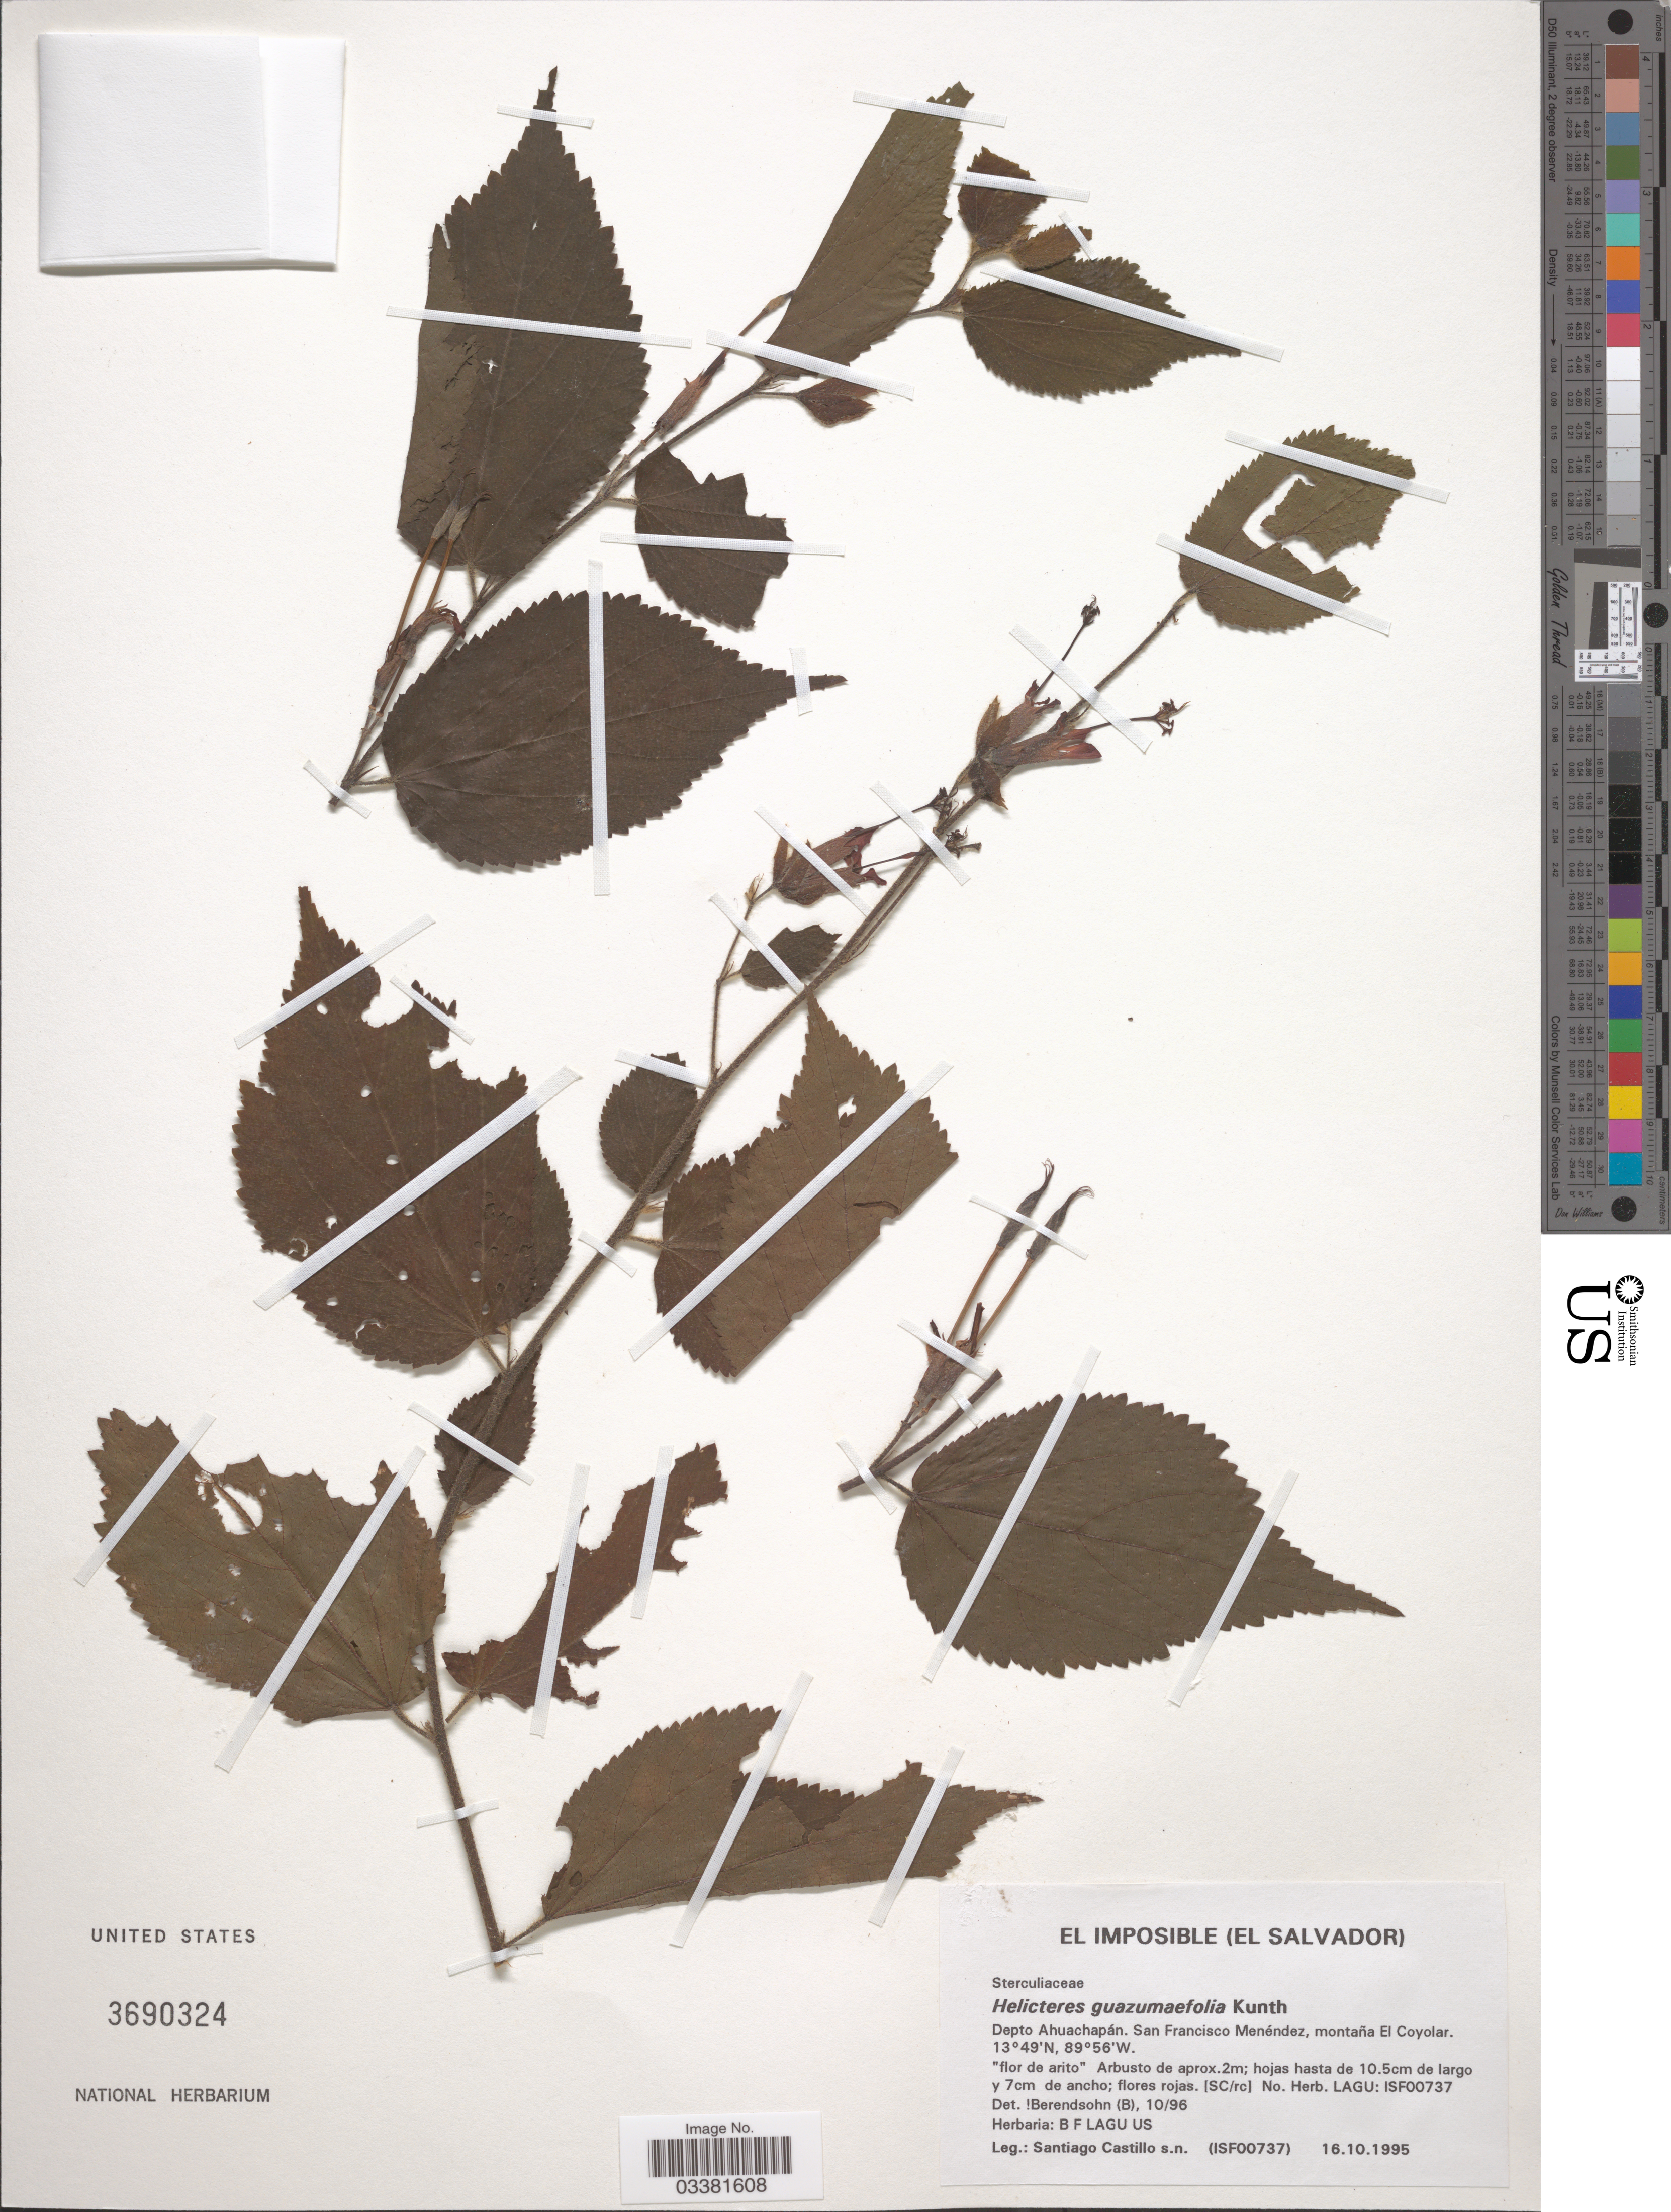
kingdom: Plantae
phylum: Tracheophyta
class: Magnoliopsida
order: Malvales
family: Malvaceae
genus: Helicteres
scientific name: Helicteres guazumifolia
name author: Kunth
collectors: S. Castillo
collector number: s.n.?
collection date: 1995-10-16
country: El Salvador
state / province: Ahuachapan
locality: El Imposible. Depto. Ahuachapán. San Francisco Menéndez, montaña El Coyolar.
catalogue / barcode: US 3690324